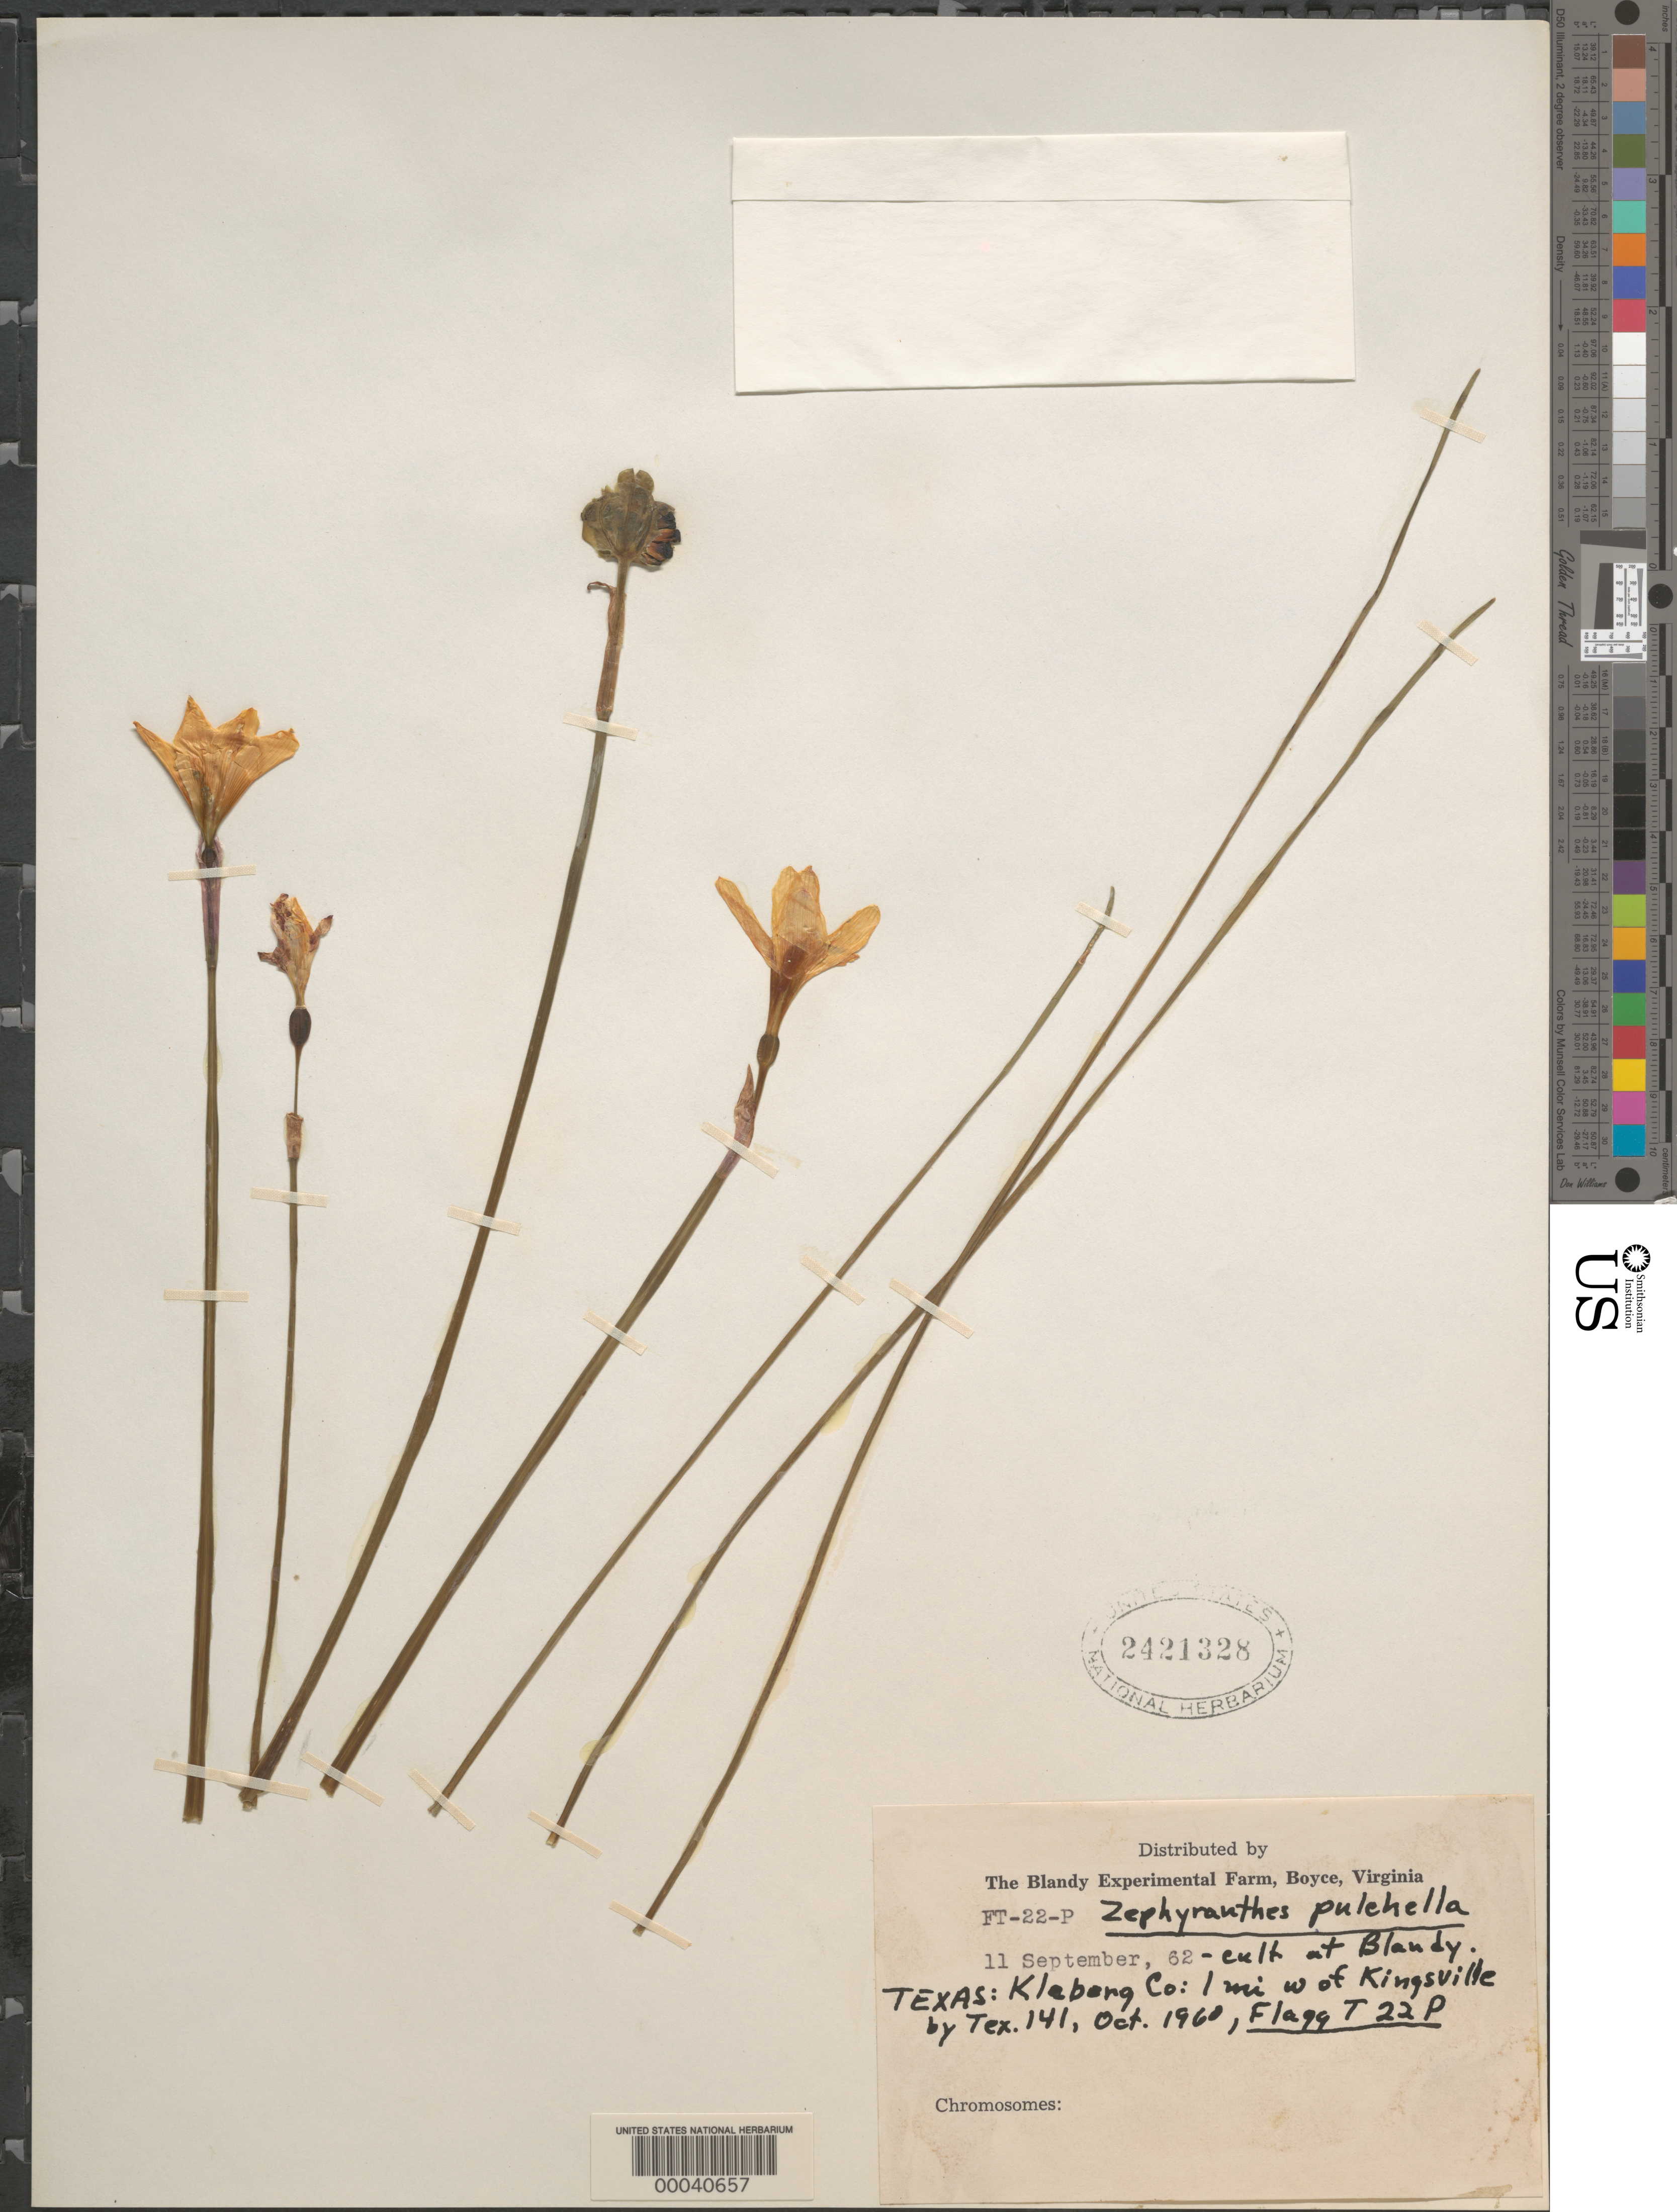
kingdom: Plantae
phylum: Tracheophyta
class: Liliopsida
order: Asparagales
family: Amaryllidaceae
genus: Zephyranthes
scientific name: Zephyranthes pulchella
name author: J.G. Sm.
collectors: R. O. Flagg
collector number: T-22-p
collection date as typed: Oct 1960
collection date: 1960-10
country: United States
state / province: Texas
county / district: Kleburg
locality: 1 mi. w of kingsville, by tex rd. 141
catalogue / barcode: US 2421328